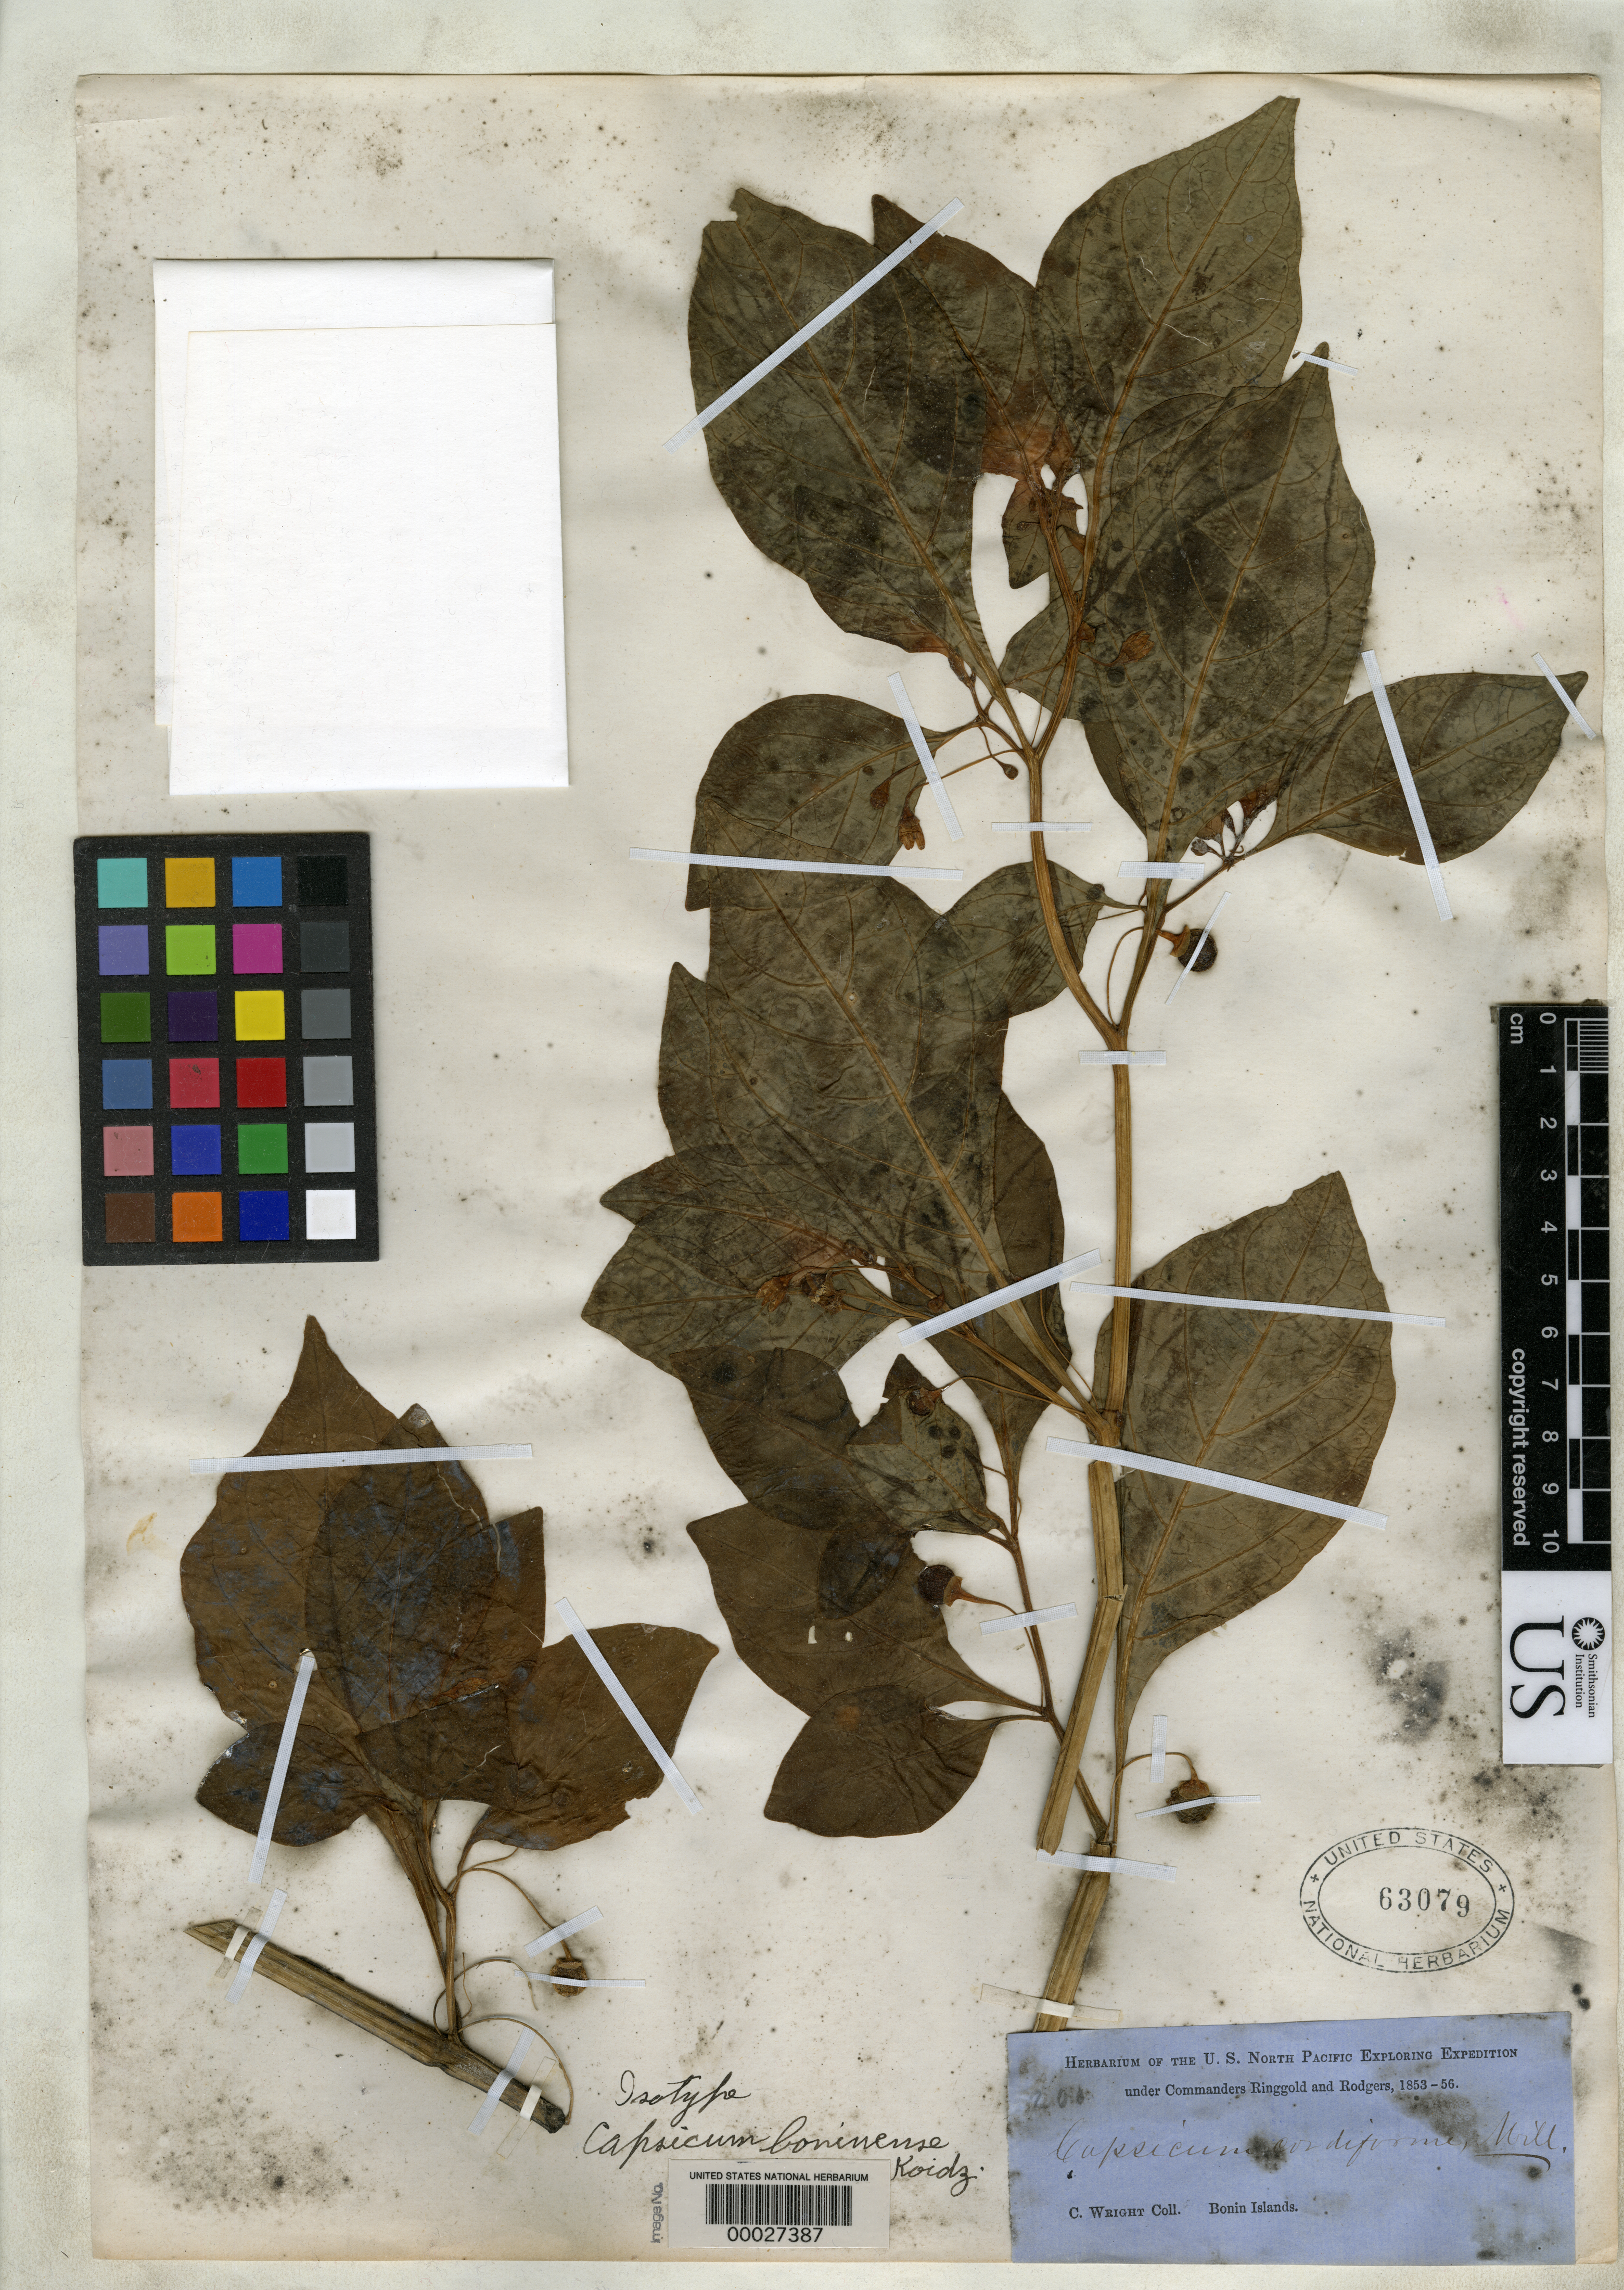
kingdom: Plantae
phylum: Tracheophyta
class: Magnoliopsida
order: Solanales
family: Solanaceae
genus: Capsicum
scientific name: Capsicum boninense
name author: Koidzumi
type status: Isotype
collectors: C. Wright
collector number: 200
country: Japan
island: Bonin Is.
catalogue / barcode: US 63079